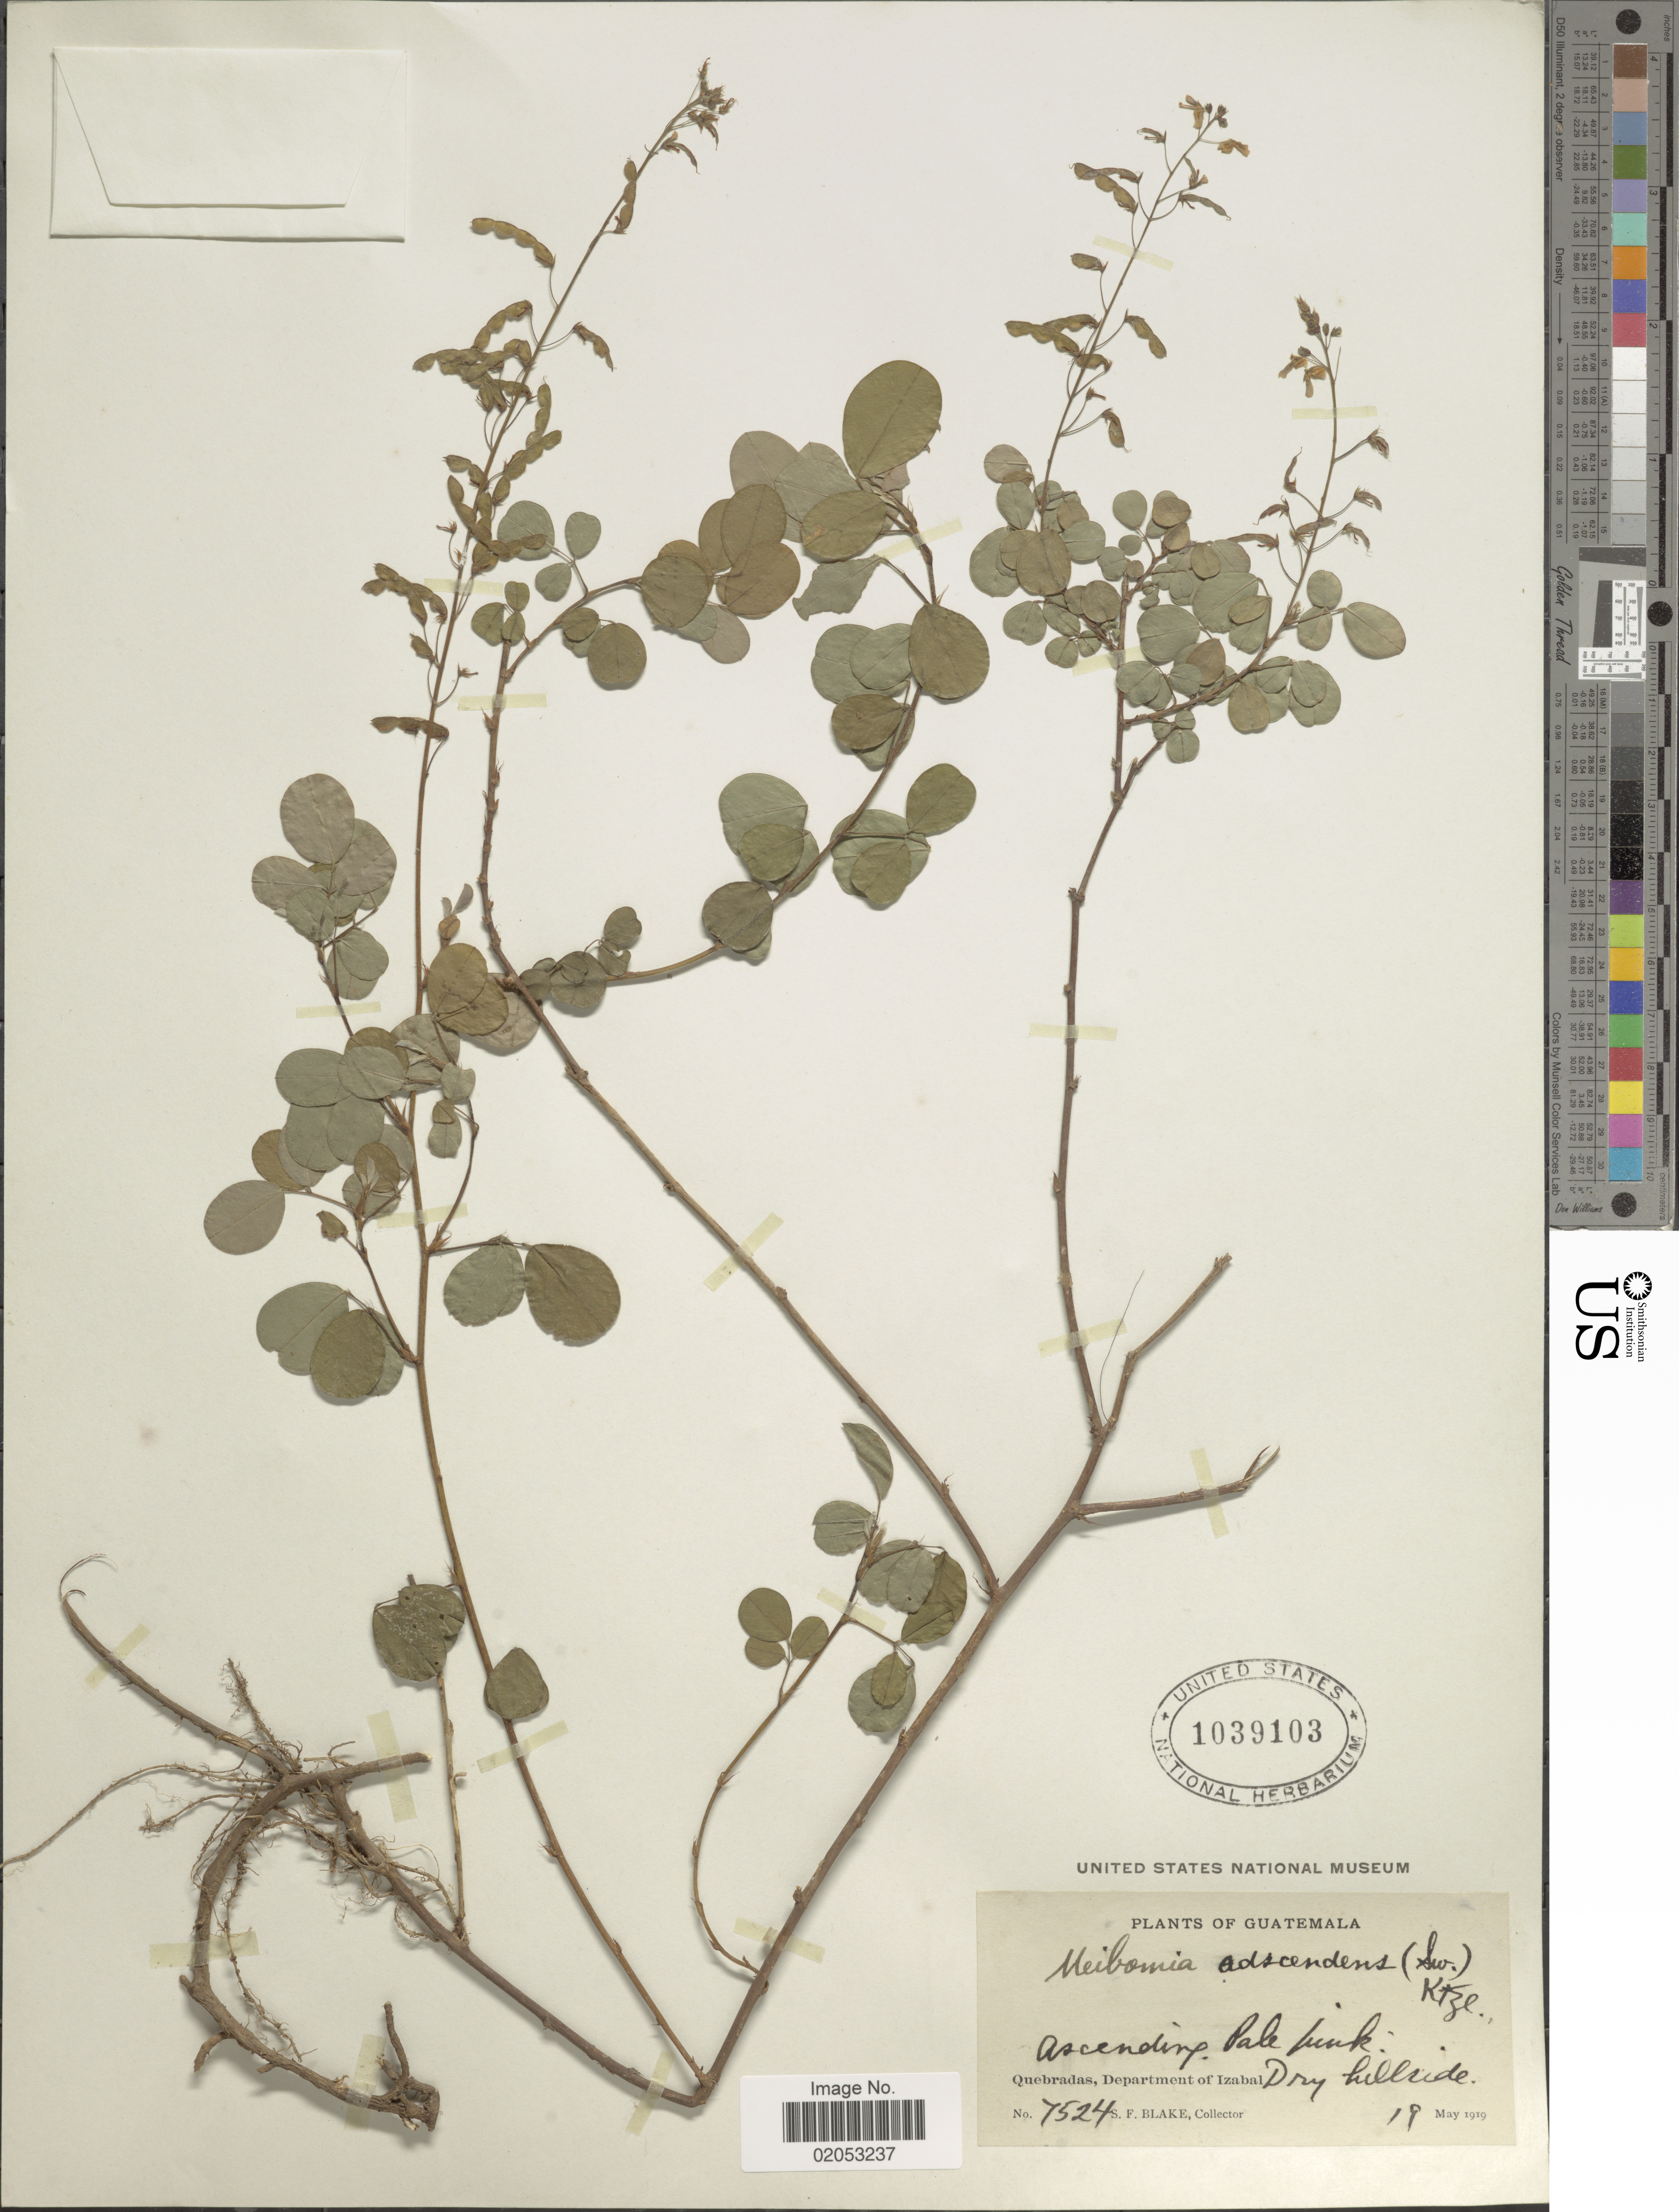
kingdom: Plantae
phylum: Tracheophyta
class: Magnoliopsida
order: Fabales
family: Fabaceae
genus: Grona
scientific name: Grona adscendens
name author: (Sw.) H. Ohashi & K. Ohashi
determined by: Strong, Mark T., (BOT), Smithsonian Institution - National Museum of Natural History (UNITED STATES)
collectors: S. Blake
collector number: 7524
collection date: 1919-05-19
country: Guatemala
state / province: Izabal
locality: Quebradas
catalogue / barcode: US 1039103